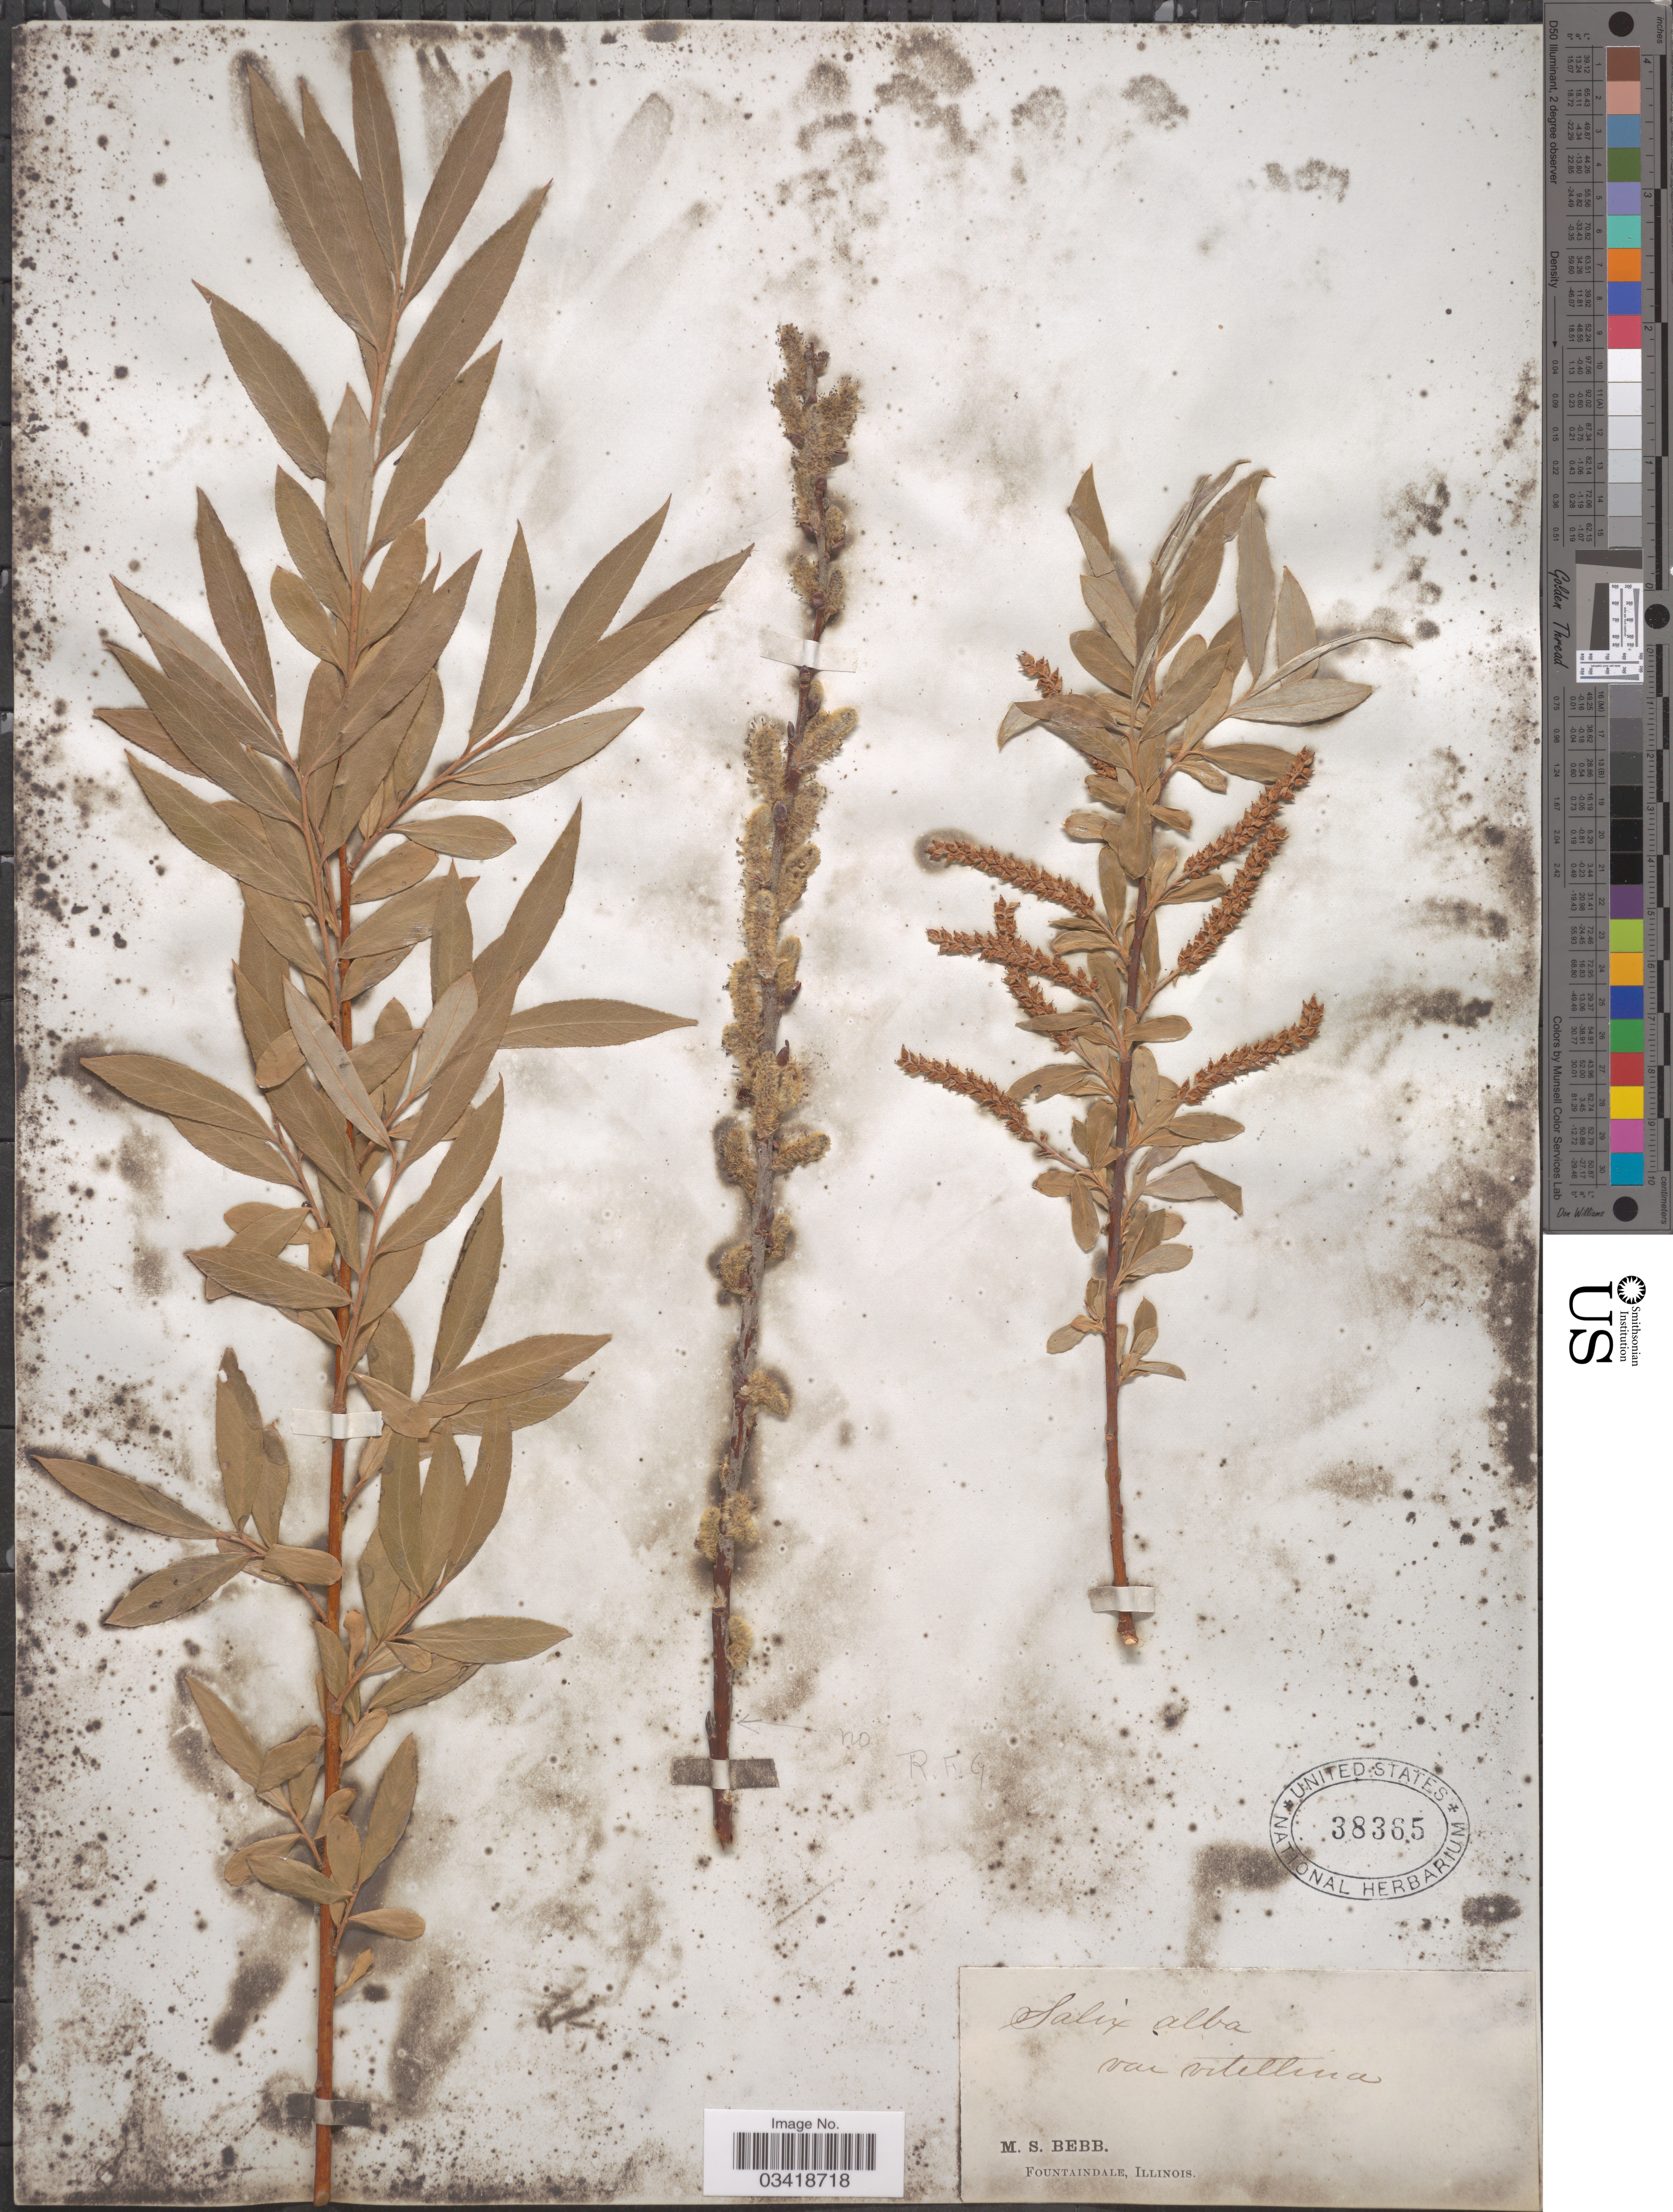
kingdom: Plantae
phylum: Tracheophyta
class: Magnoliopsida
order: Malpighiales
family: Salicaceae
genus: Salix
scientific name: Salix alba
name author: L.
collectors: M. Bebb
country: United States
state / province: Illinois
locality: Fountaindale.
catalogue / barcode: US 38365